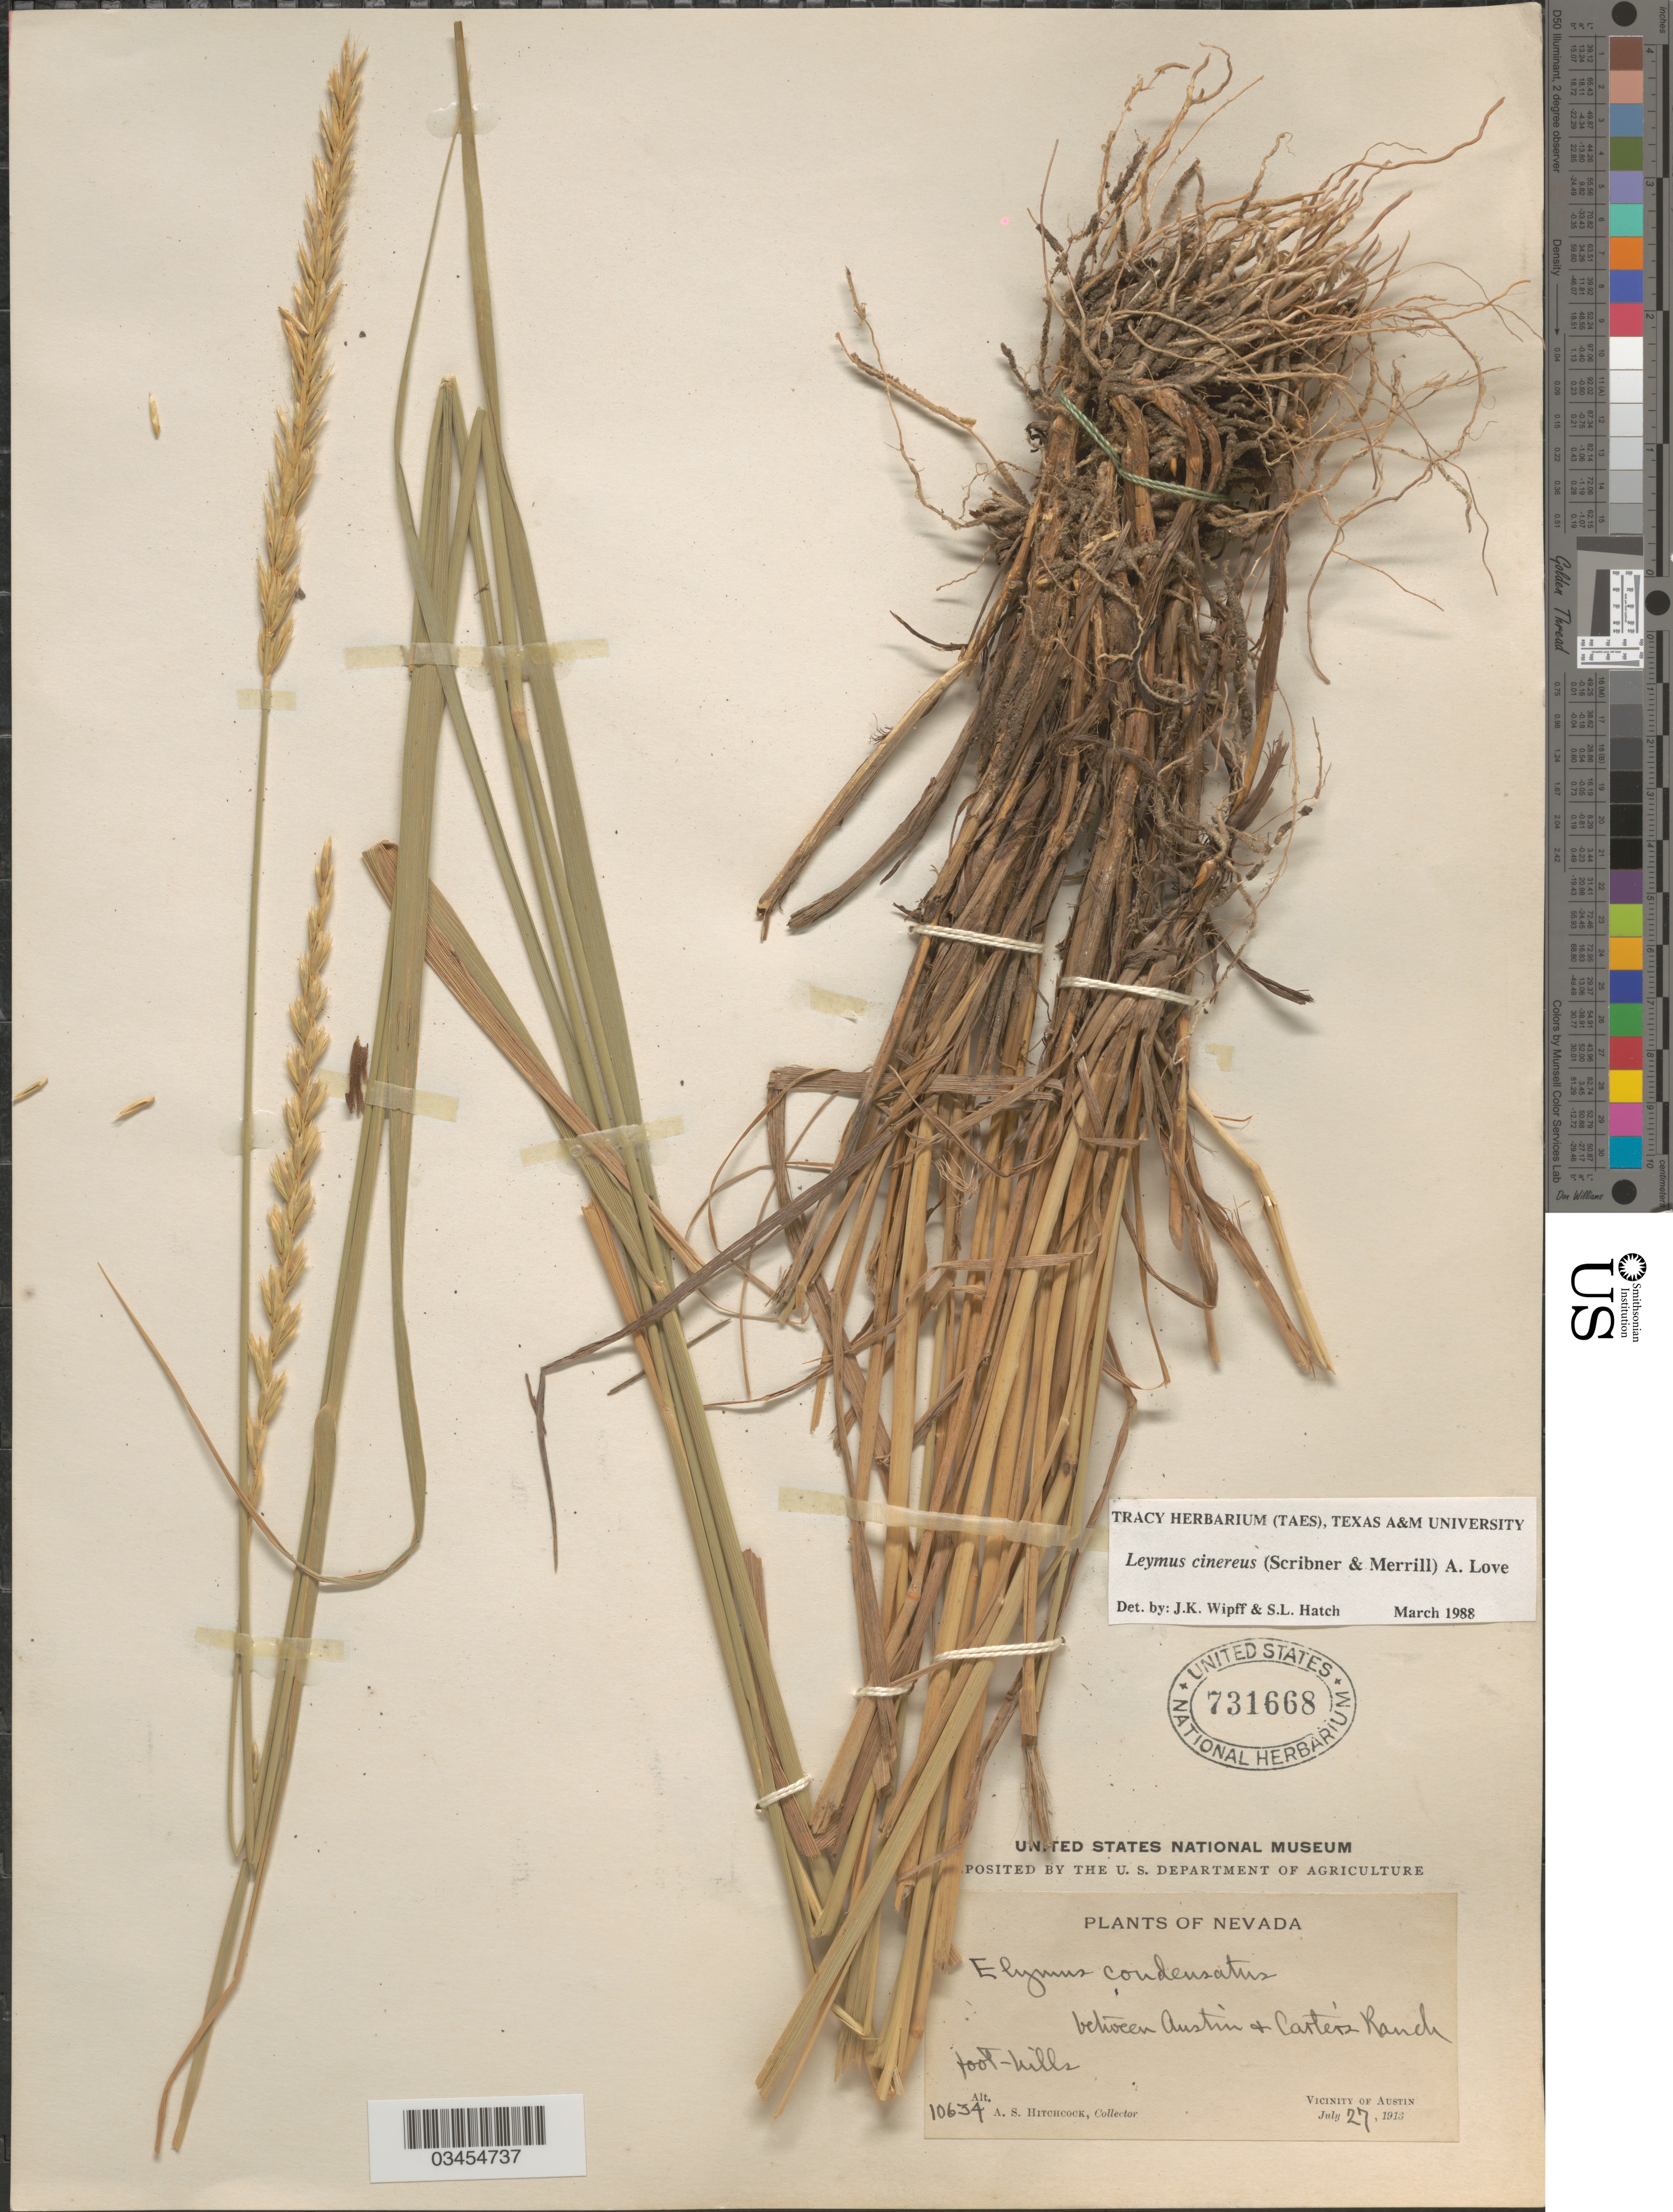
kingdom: Plantae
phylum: Tracheophyta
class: Liliopsida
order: Poales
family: Poaceae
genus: Leymus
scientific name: Leymus cinereus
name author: (Scribn. & Merr.) Á. Löve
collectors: A. S. Hitchcock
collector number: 10634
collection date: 1913-07-27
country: United States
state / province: Nevada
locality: Between Austin & Carter's Ranch foot-hills. Vicinity of Austin.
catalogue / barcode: US 731668